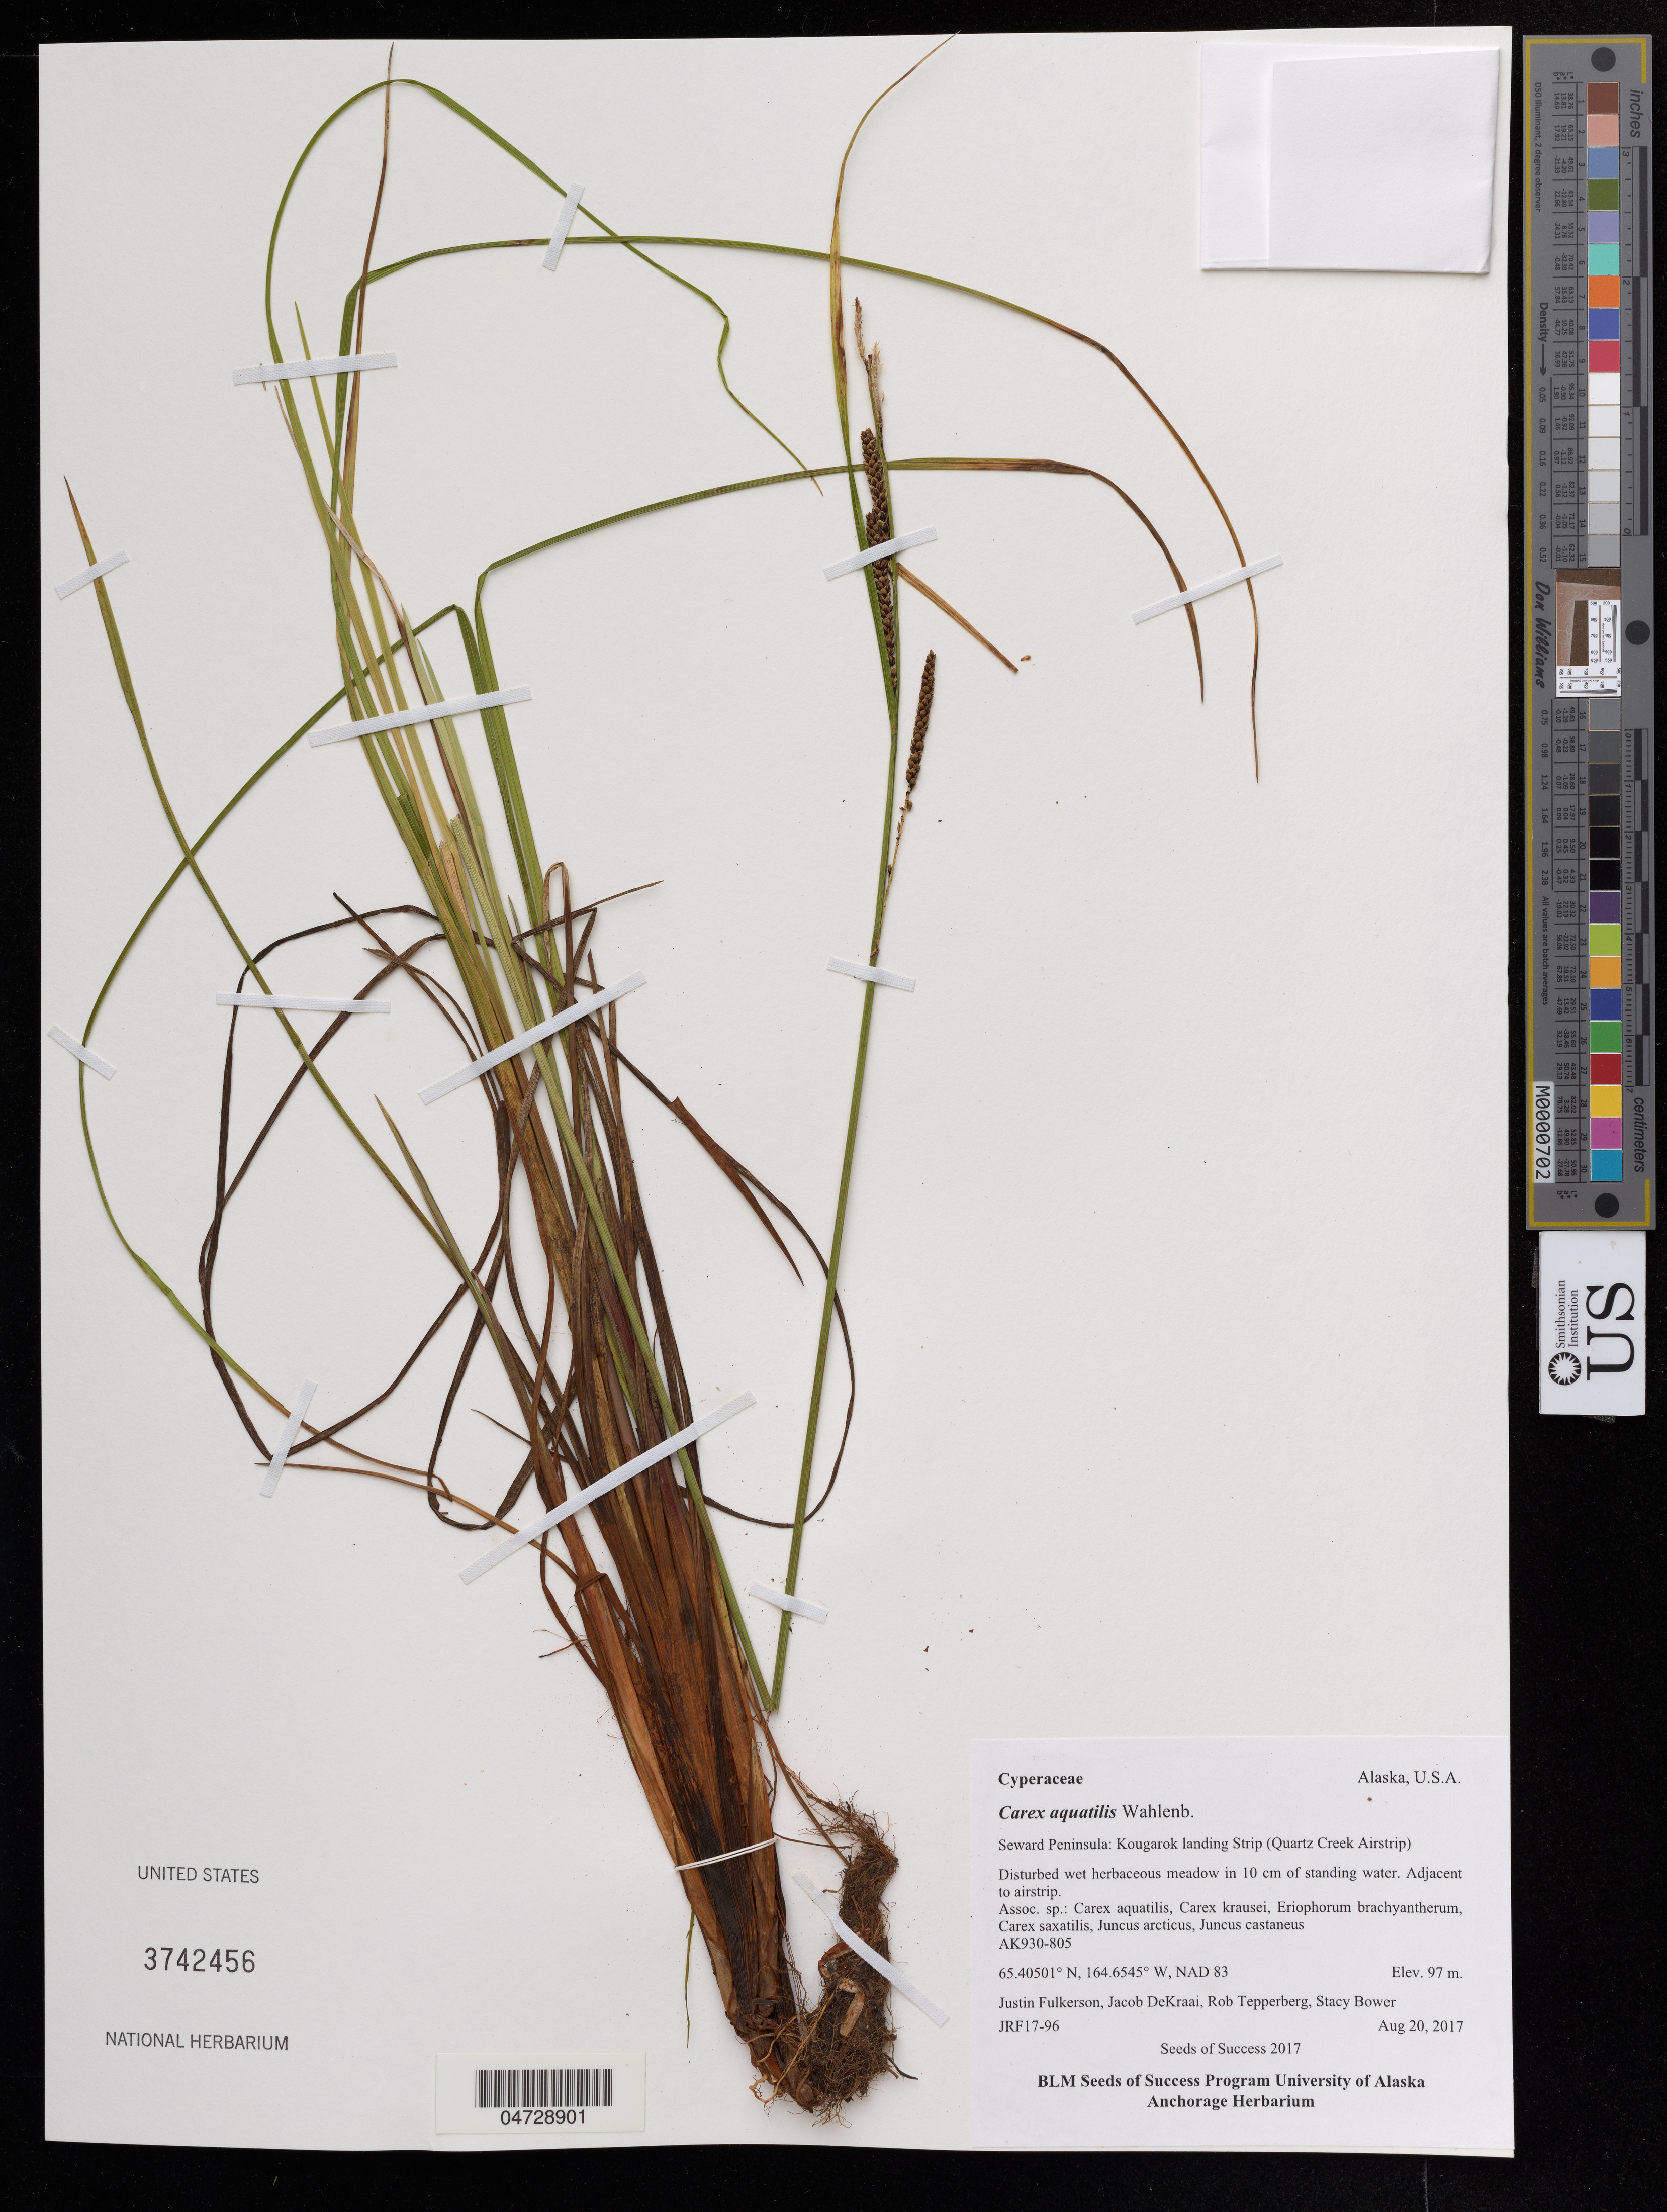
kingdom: Plantae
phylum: Tracheophyta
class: Liliopsida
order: Poales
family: Cyperaceae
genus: Carex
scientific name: Carex aquatilis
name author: Wahlenb.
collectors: J. Fulkerson, J. DeKraai & R. Tepperberg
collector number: JRF17-96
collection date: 2017-08-20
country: United States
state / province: Alaska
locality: Seward Peninsula: Kougarok landing Strip (Quartz Creek Airstrip).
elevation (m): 97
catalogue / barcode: US 3742456